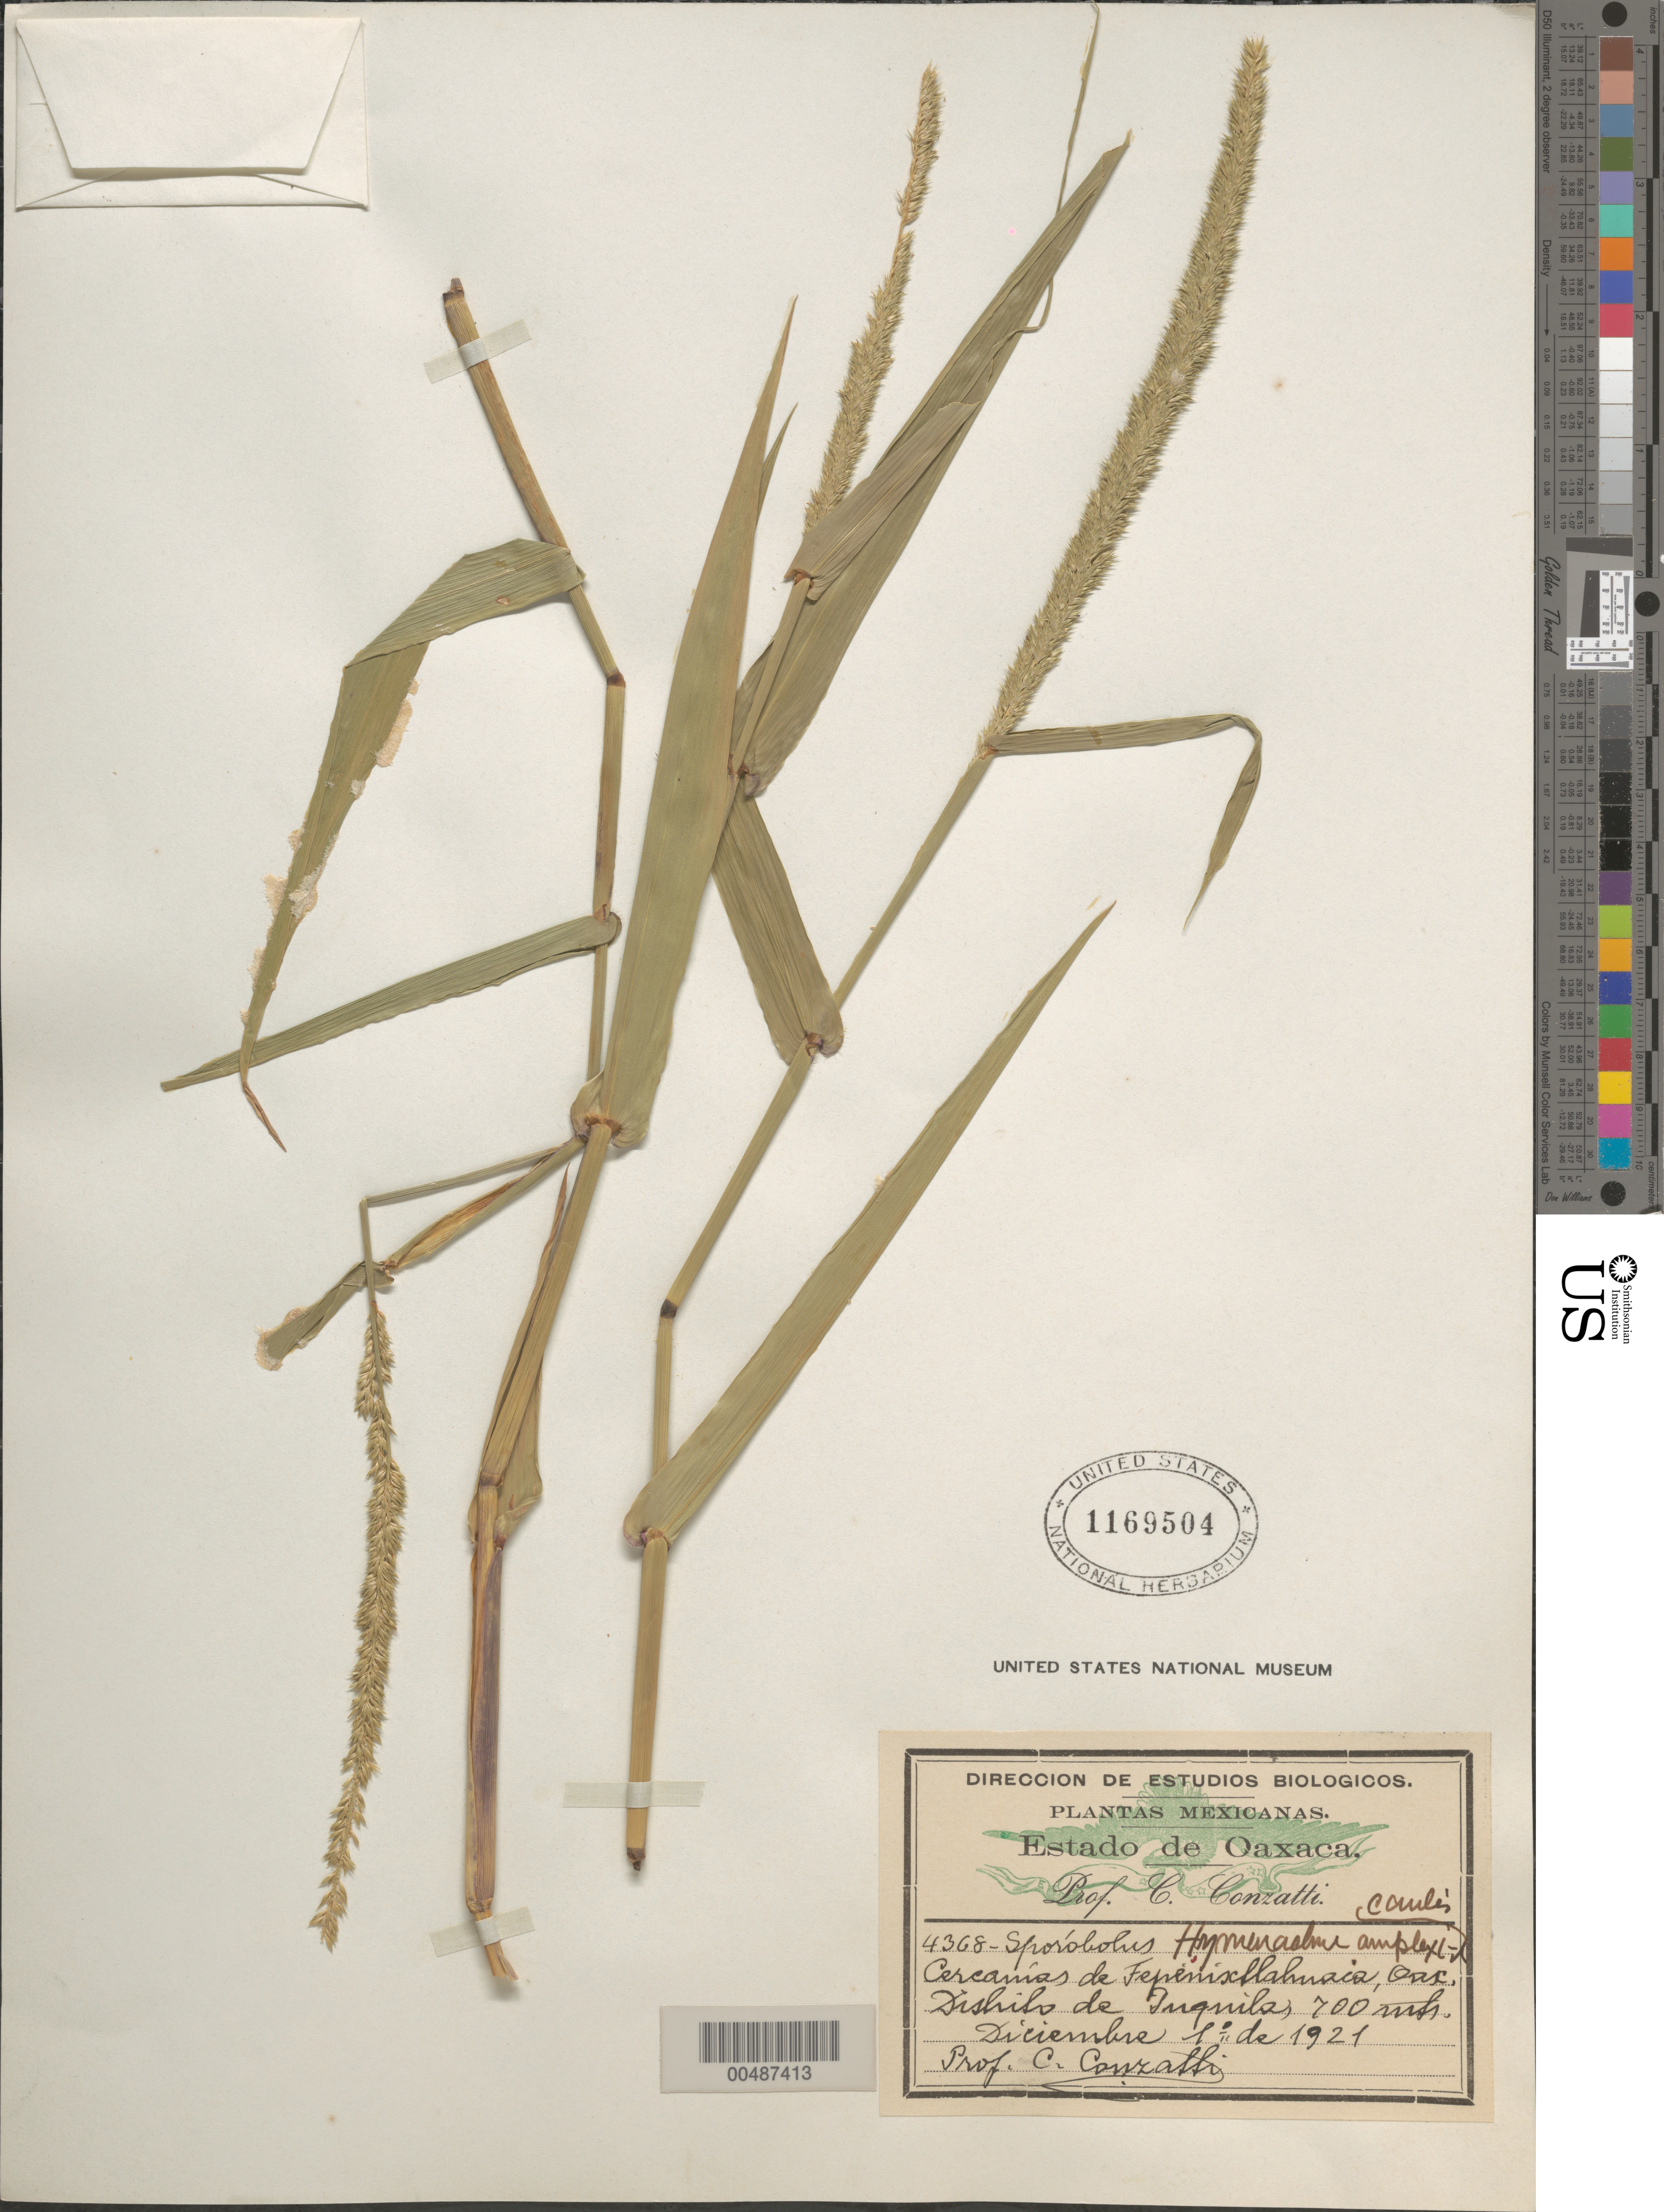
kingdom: Plantae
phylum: Tracheophyta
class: Liliopsida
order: Poales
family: Poaceae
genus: Hymenachne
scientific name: Hymenachne amplexicaulis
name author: (Rudge) Nees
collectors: C. Conzatti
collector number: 4368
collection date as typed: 10 Dec 1921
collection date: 1921-12-10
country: Mexico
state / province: Oaxaca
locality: Cercan¡as de Fepenixllahuaia, Dist de Tuquila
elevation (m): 700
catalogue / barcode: US 1169504